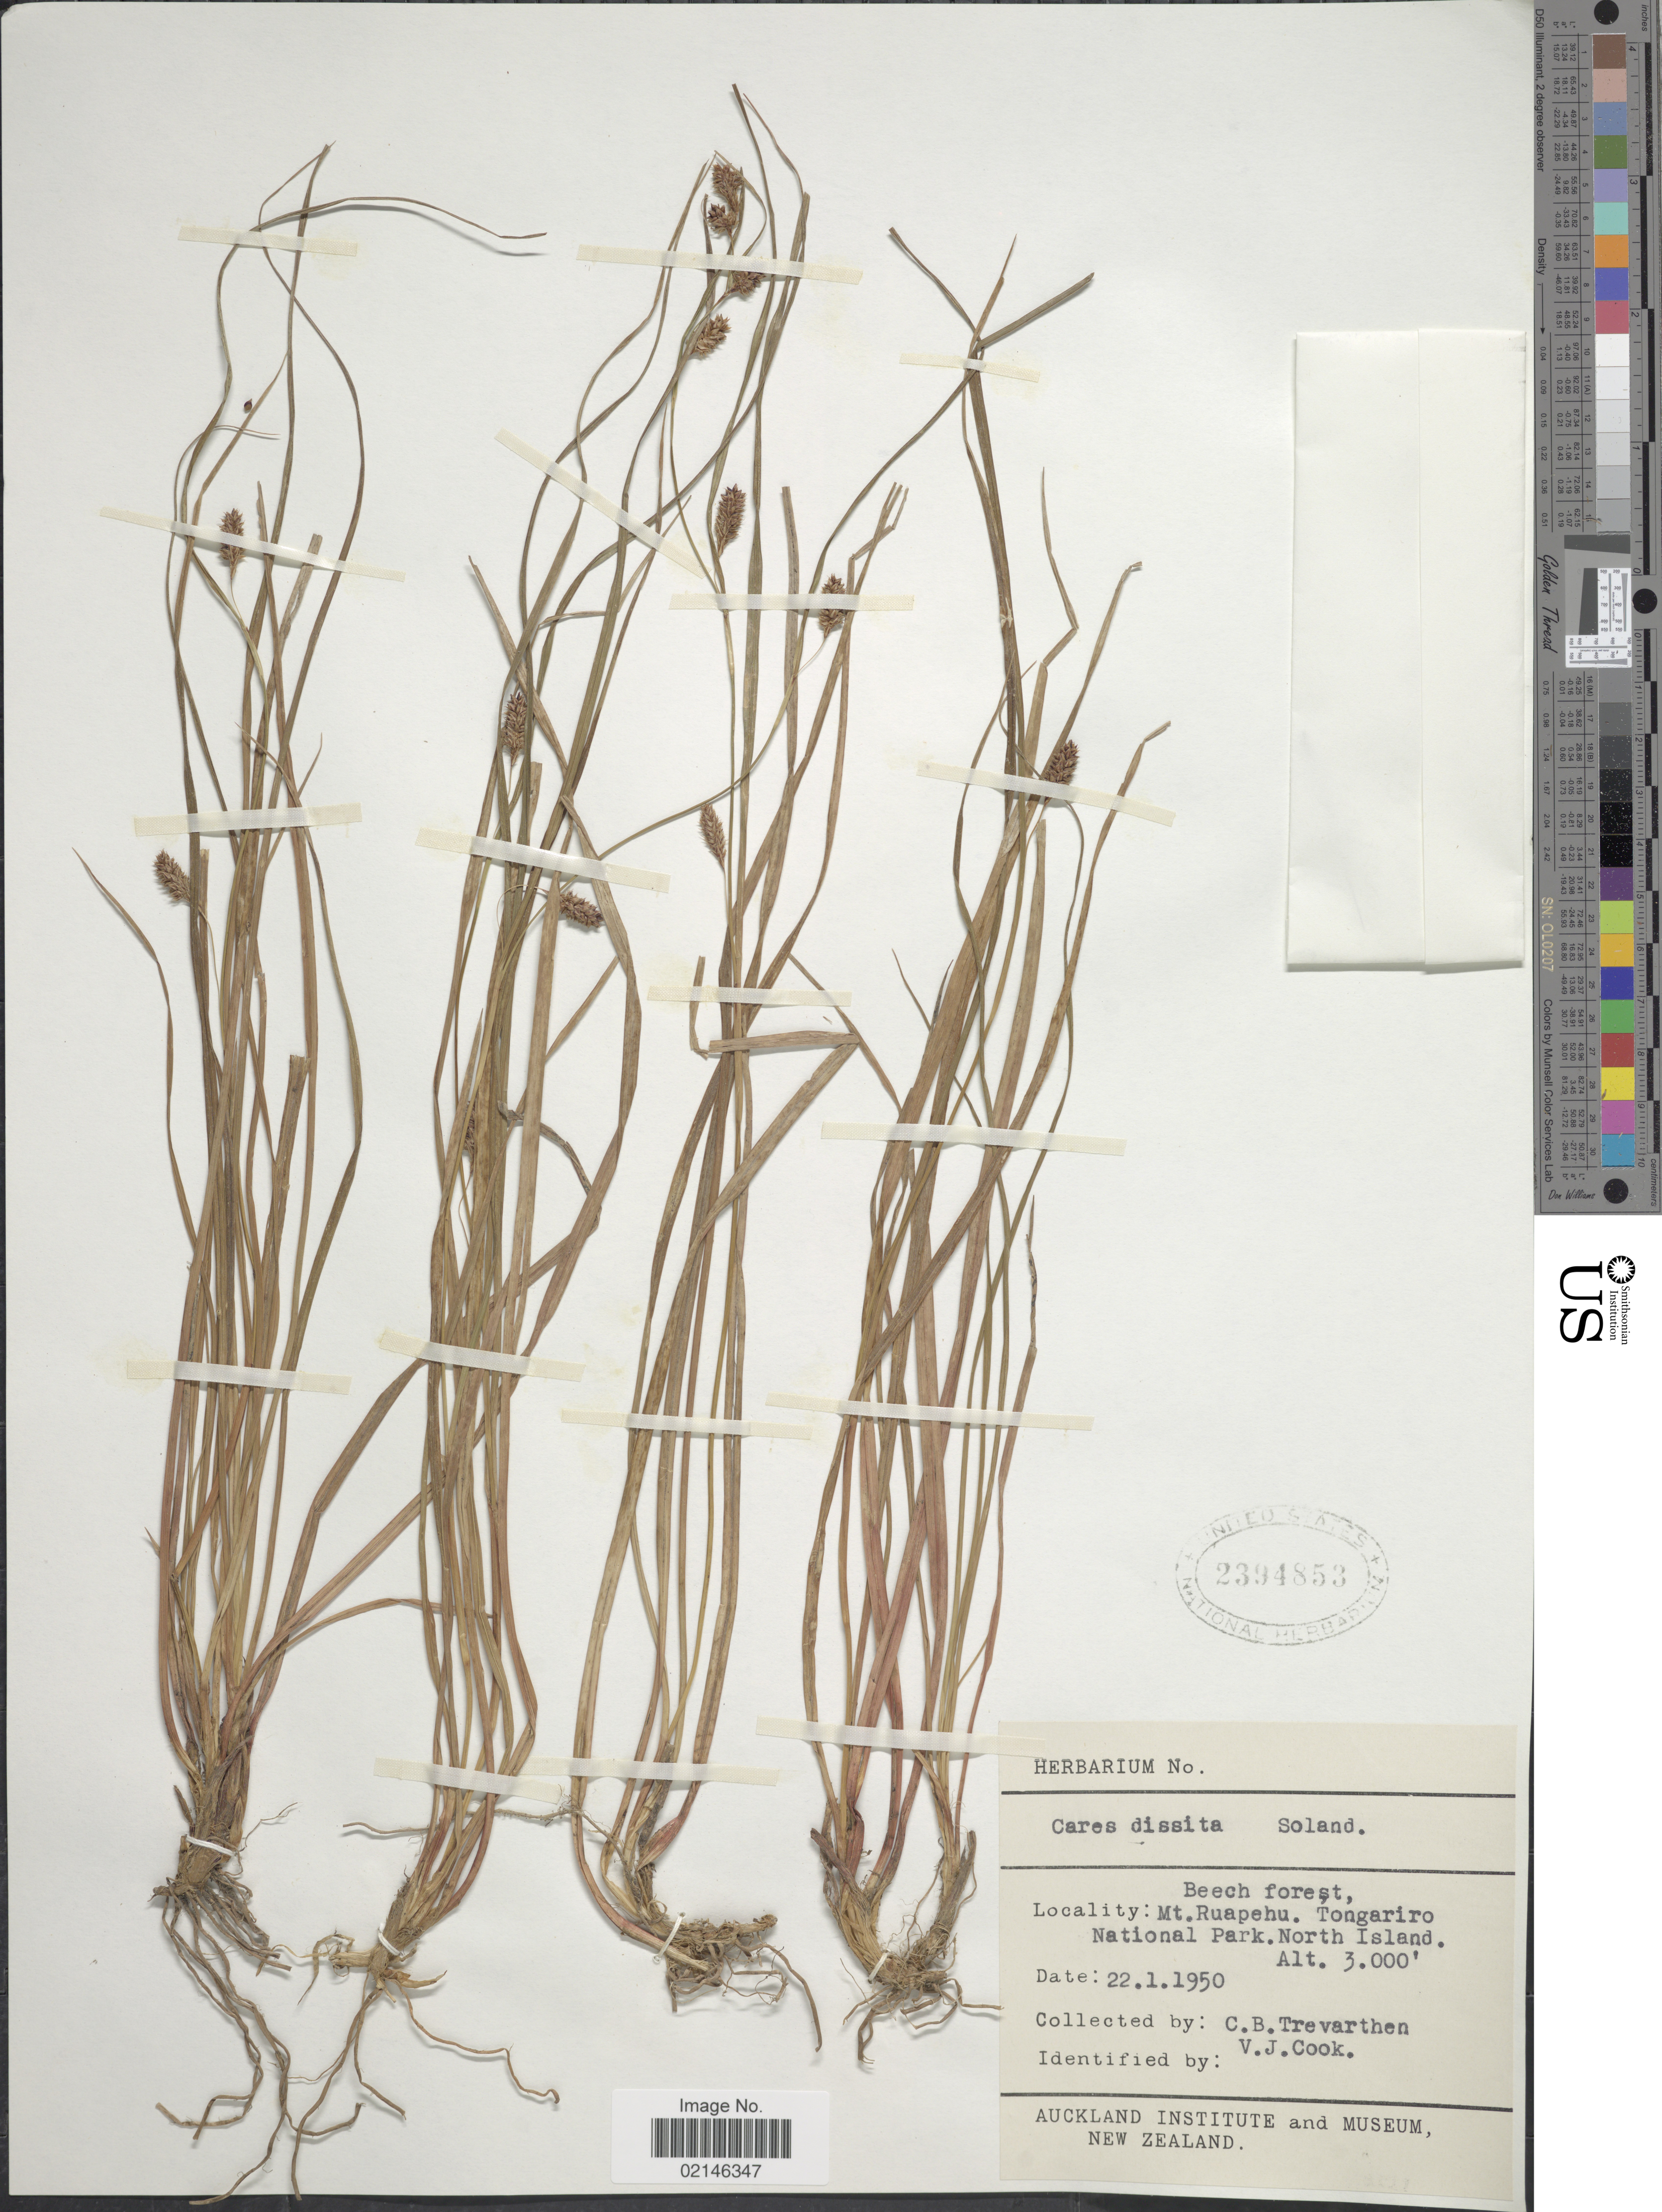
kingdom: Plantae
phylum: Tracheophyta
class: Liliopsida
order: Poales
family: Cyperaceae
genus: Carex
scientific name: Carex dissita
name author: Sol. ex Boott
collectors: C. Trevarthen & V. J. Cook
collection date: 1950-01-22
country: New Zealand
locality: Beech forest, Mt. Ruapehu. Tongariro National Park. North Island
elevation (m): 914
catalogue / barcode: US 2394853